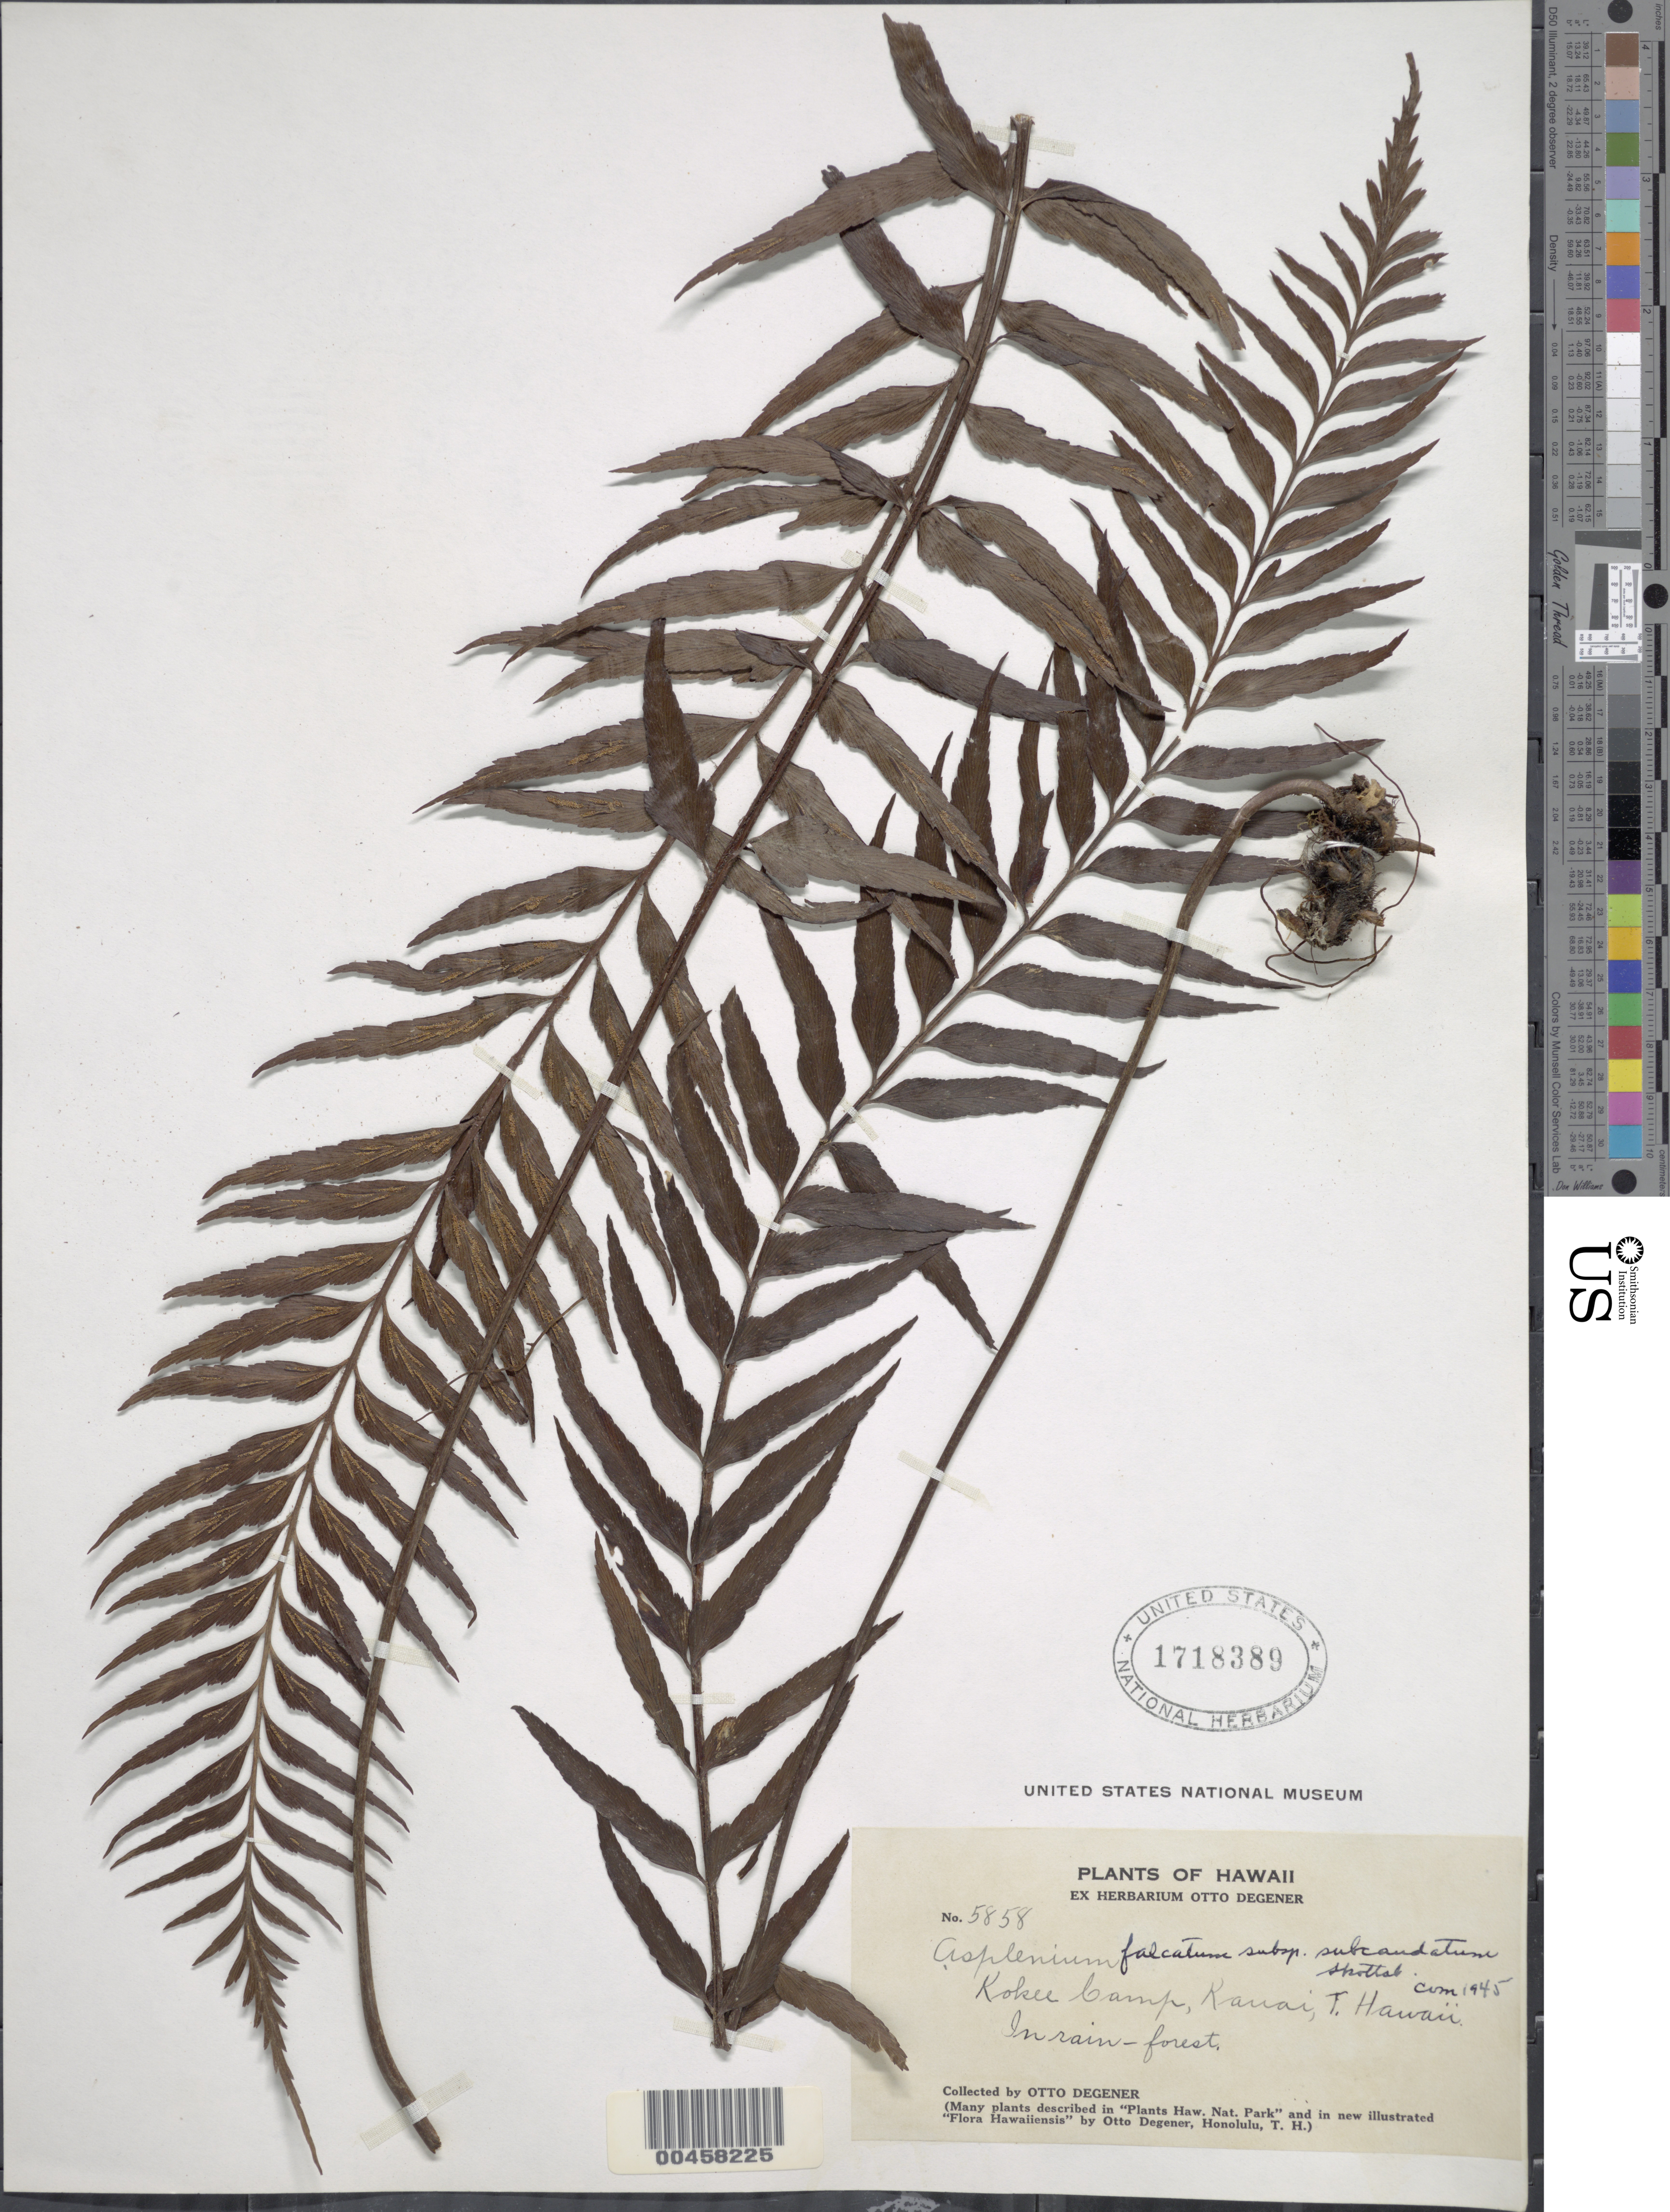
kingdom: Plantae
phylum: Tracheophyta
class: Polypodiopsida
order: Polypodiales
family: Aspleniaceae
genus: Asplenium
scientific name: Asplenium polyodon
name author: G. Forst.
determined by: Wagner, W. L., (BOT), Smithsonian Institution - National Museum of Natural History (UNITED STATES)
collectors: O. Degener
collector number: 5858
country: United States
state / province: Hawaii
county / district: Kauai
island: Kaua'i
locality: Kokee Camp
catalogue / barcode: US 1718389